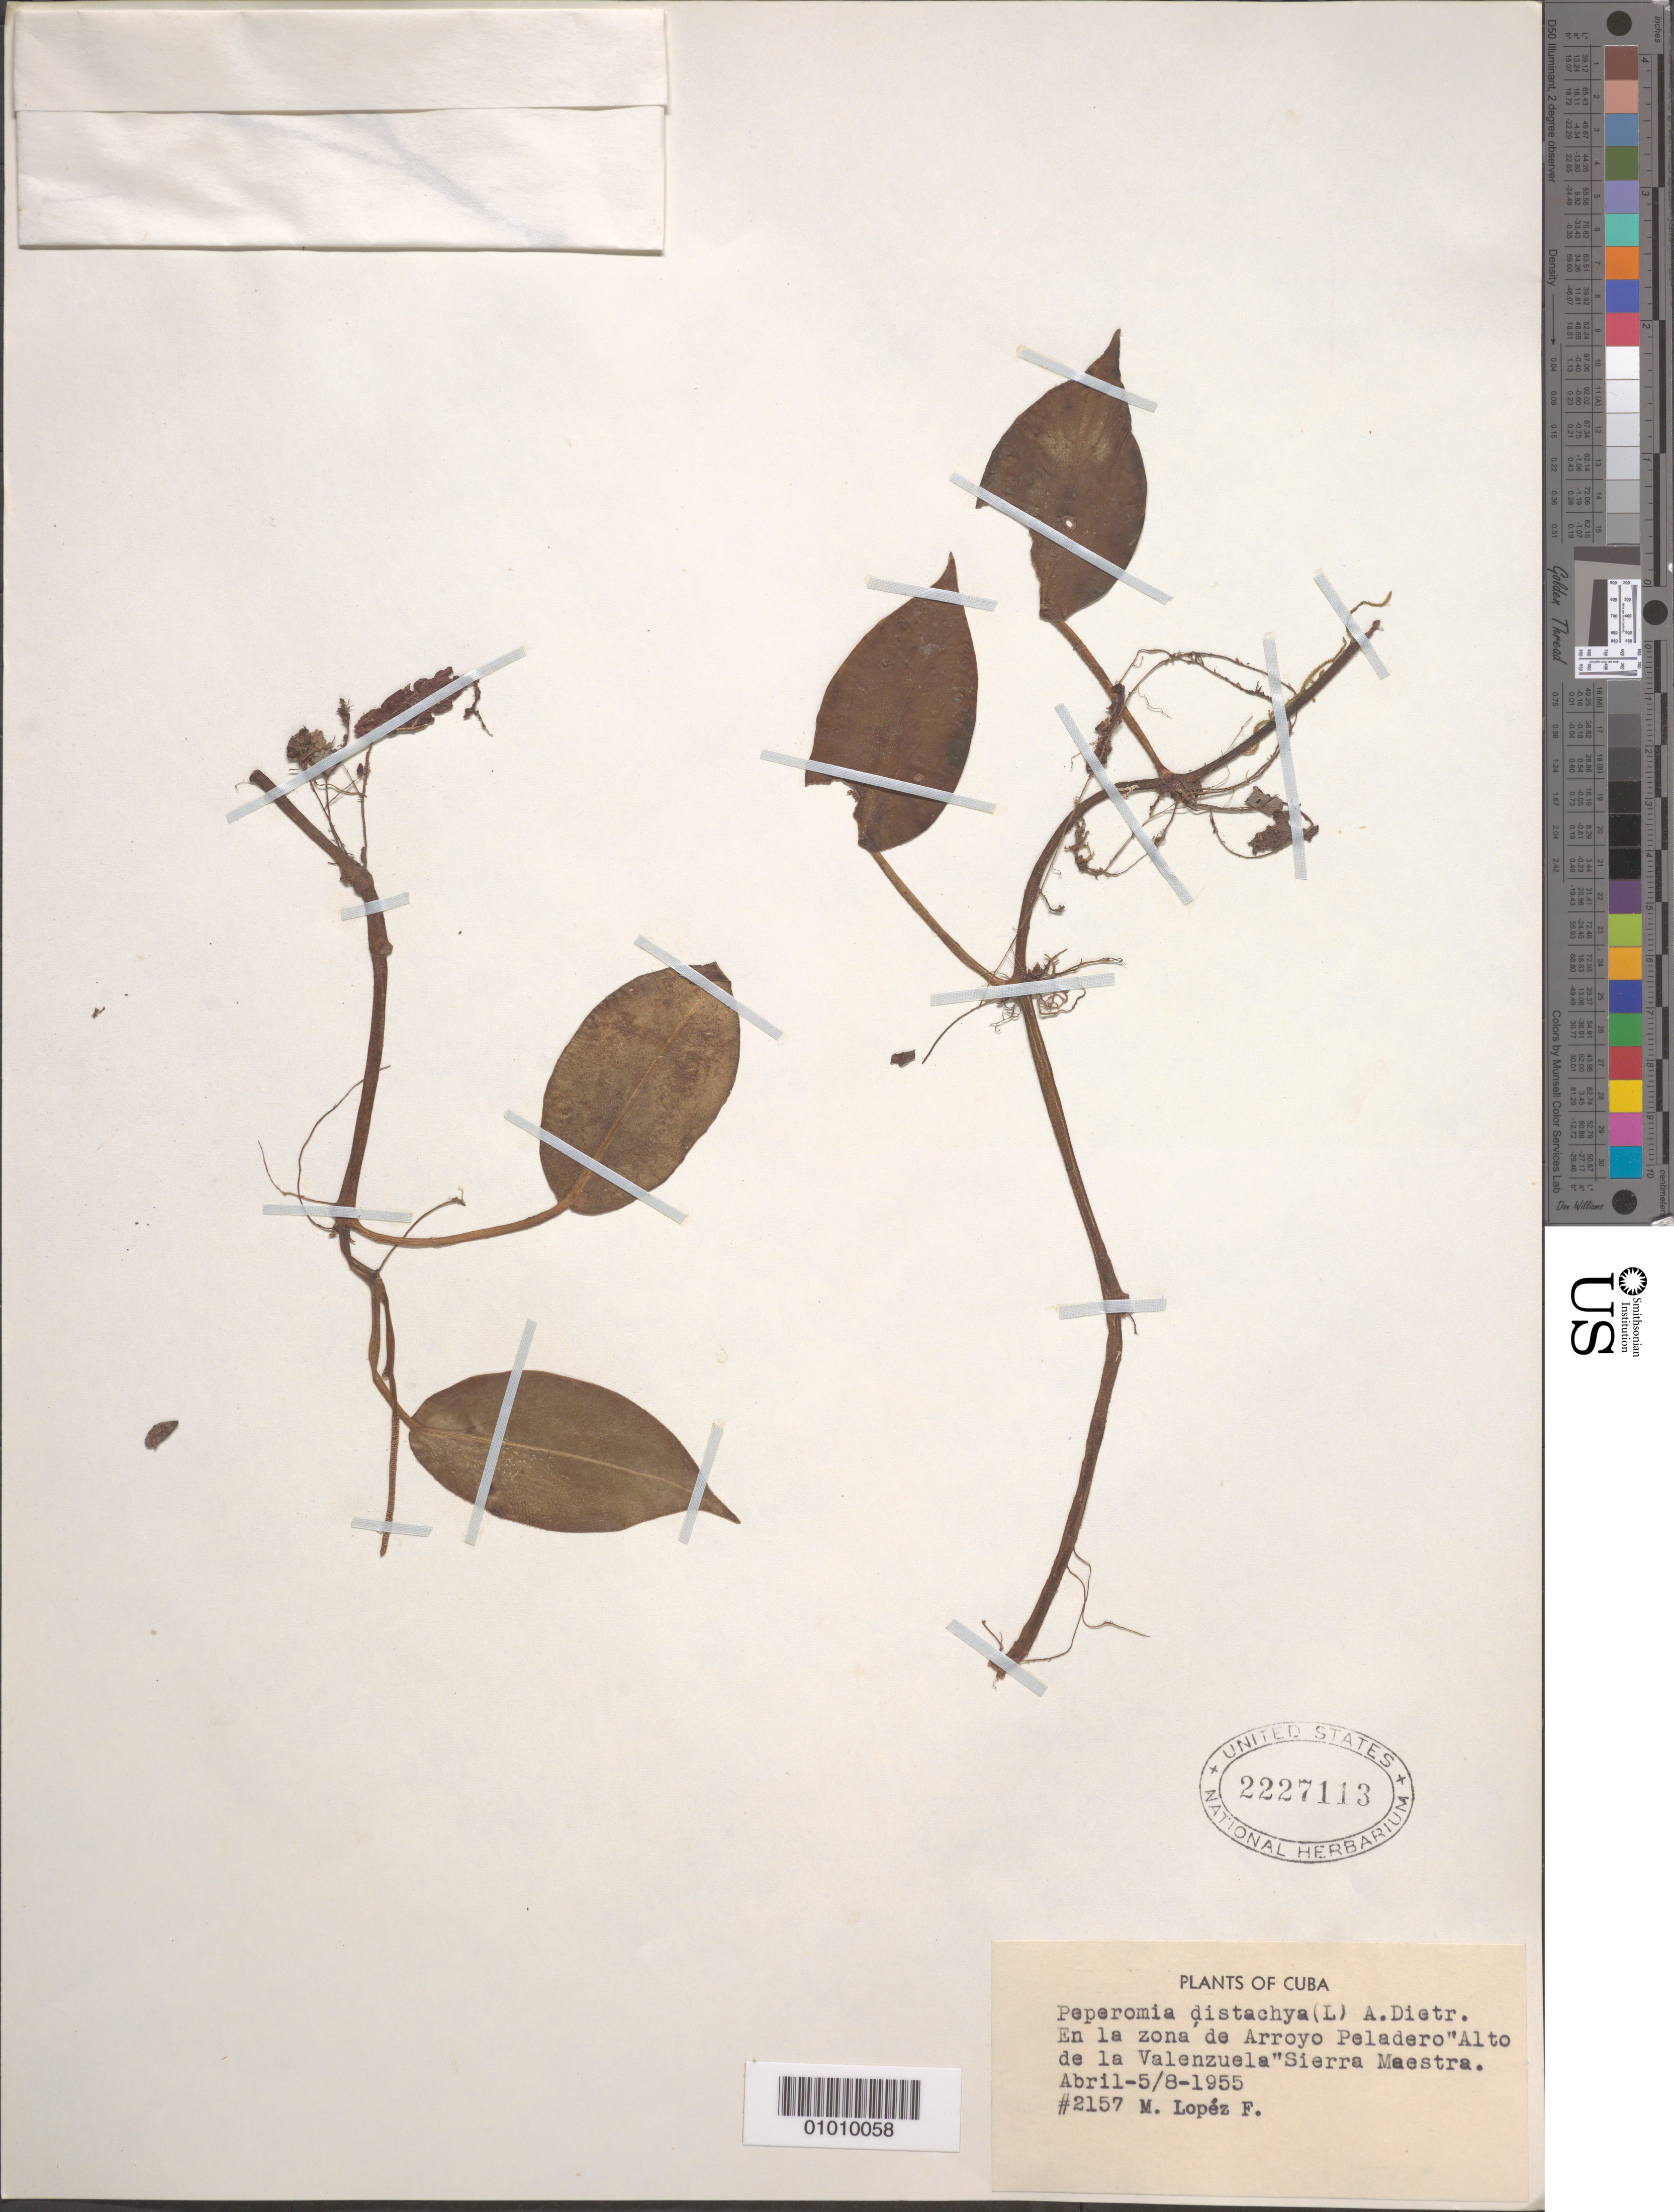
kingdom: Plantae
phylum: Tracheophyta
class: Magnoliopsida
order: Piperales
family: Piperaceae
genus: Peperomia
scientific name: Peperomia distachya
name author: (L.) A. Dietr.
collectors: M. López Figueiras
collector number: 2157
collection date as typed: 05 Apr 1955 to 01 Apr 1955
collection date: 1955-04-01/1955-04-05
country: Cuba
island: Cuba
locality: En la zona de Arroyo Peladero "Alto de la Valenzuela" Sierra Maestra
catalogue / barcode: US 2227113